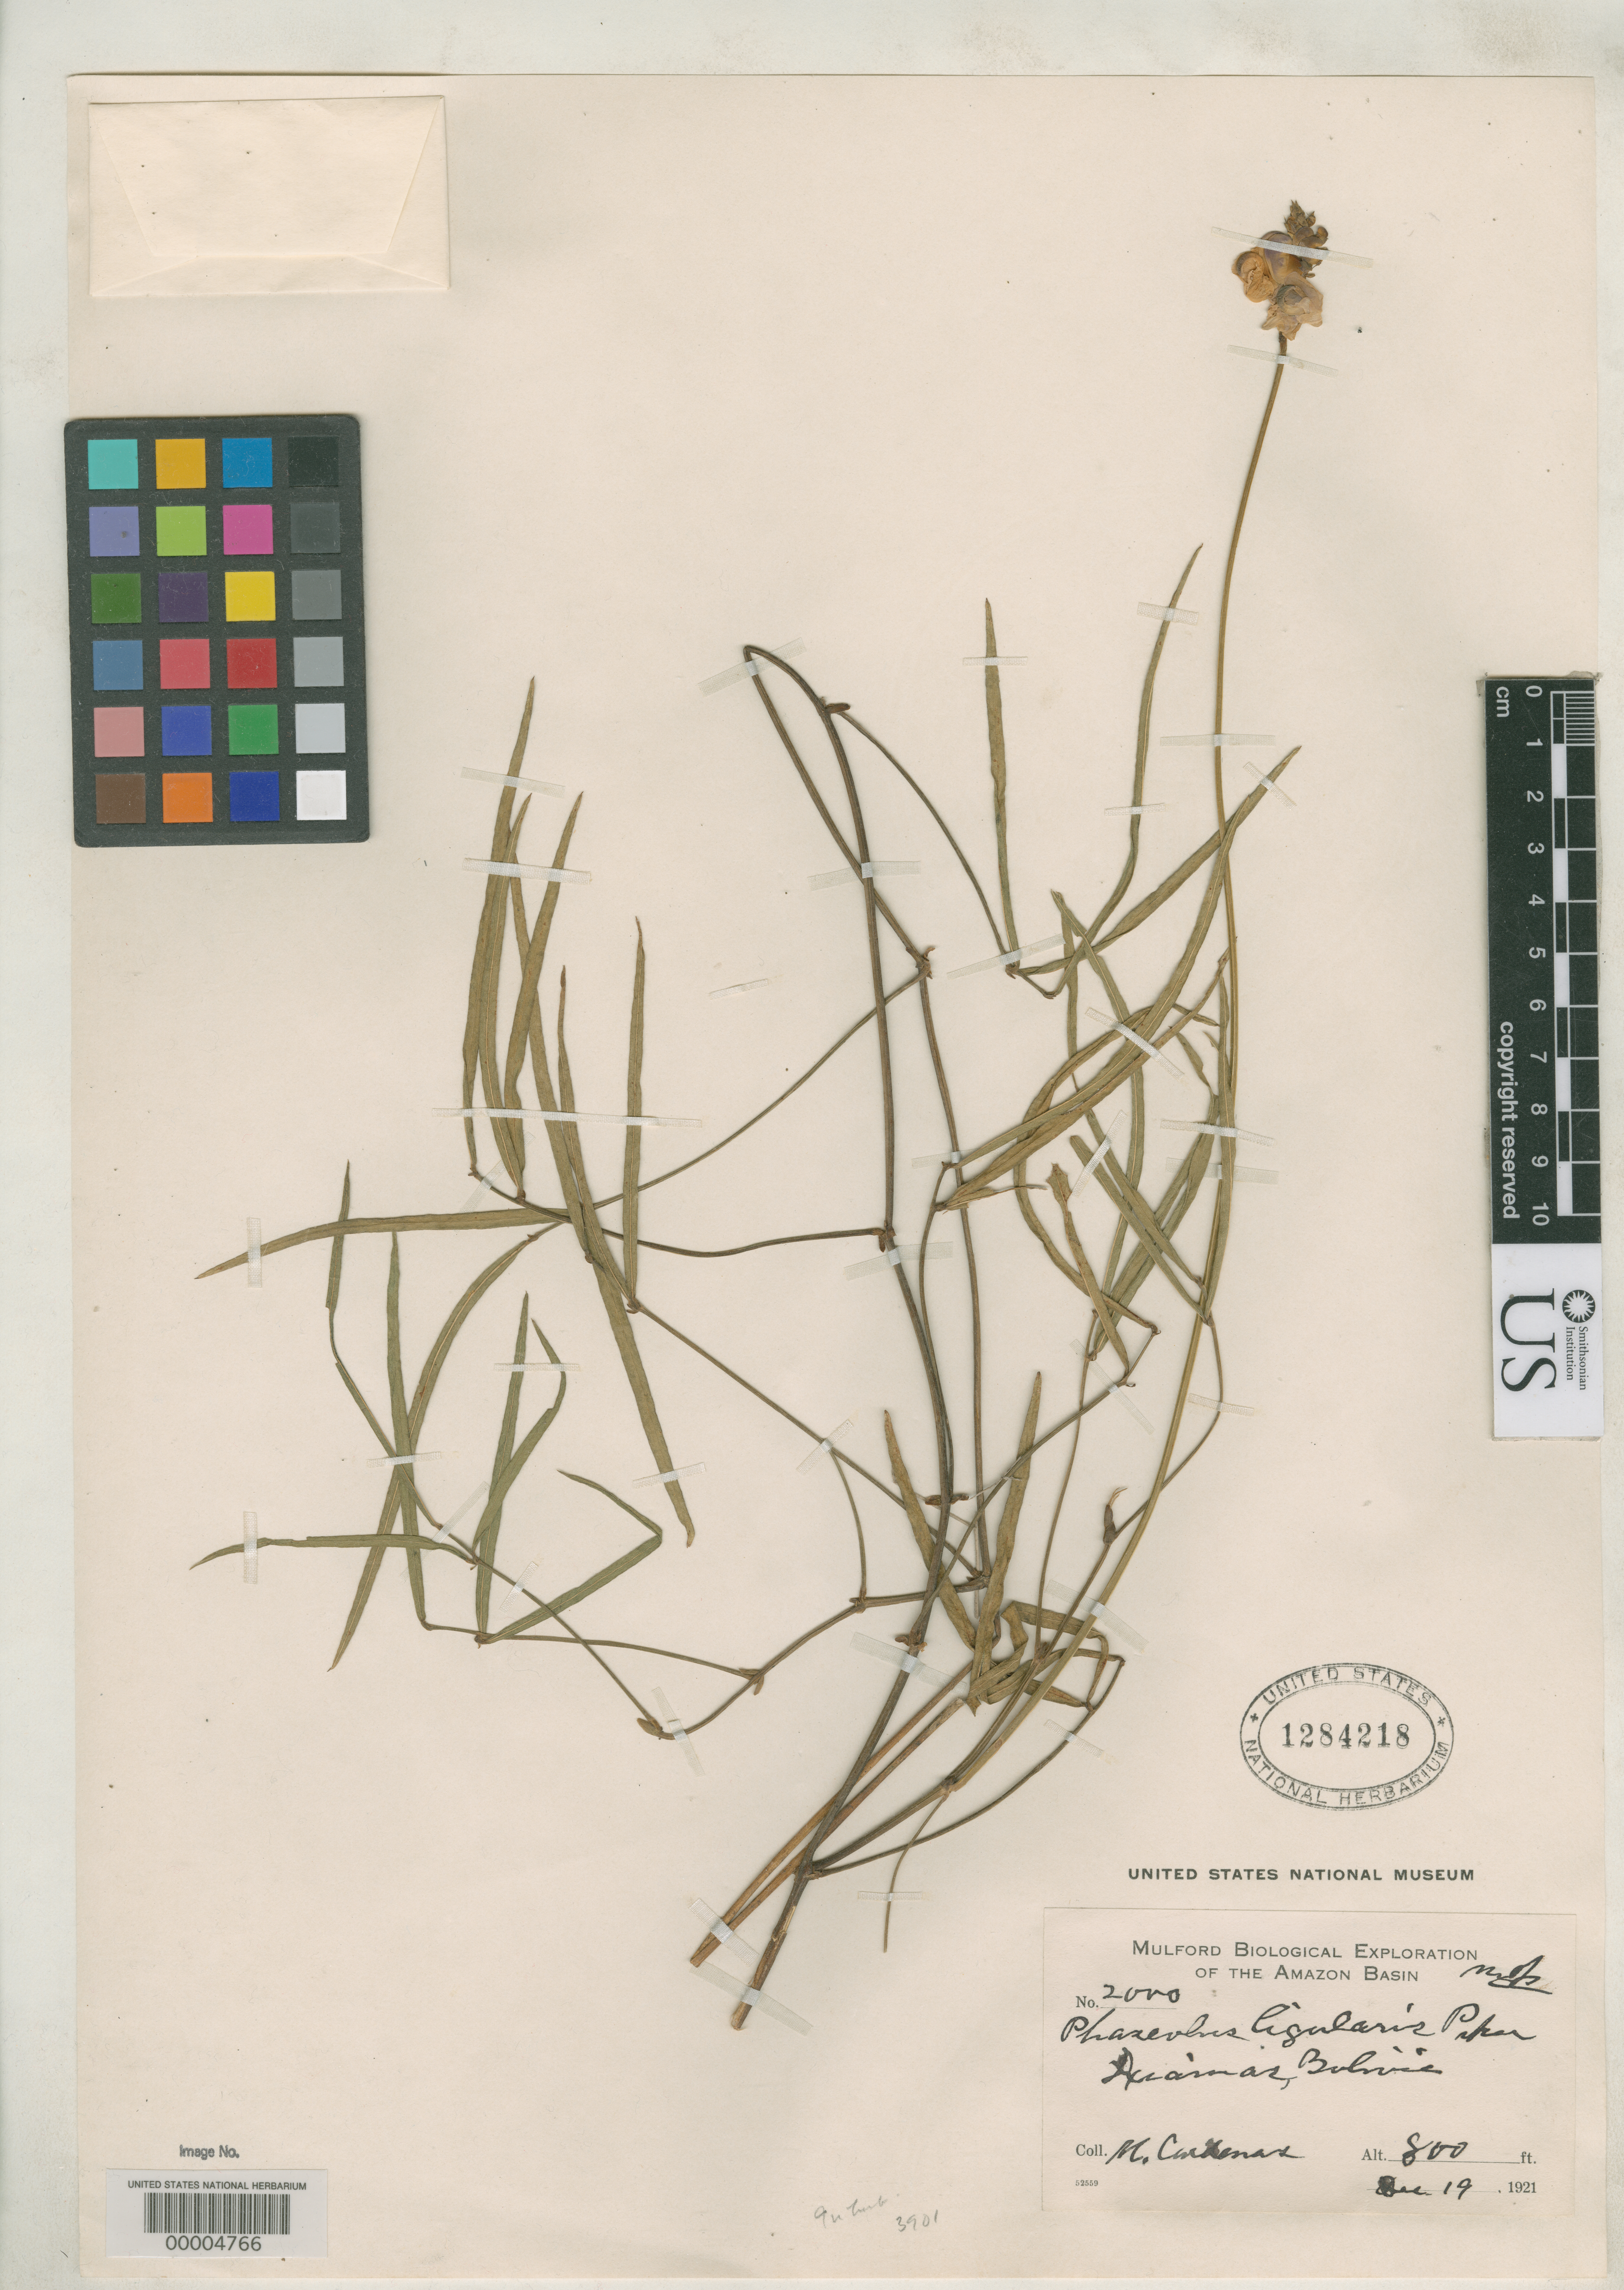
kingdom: Plantae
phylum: Tracheophyta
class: Magnoliopsida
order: Fabales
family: Fabaceae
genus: Phaseolus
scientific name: Phaseolus ligulatus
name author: Piper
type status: Isotype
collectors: O. E. White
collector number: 2000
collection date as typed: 12-19-1921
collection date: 1921-12-19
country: Bolivia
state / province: La Paz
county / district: Iturralde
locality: Ixiamas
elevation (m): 244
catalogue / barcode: US 1284218